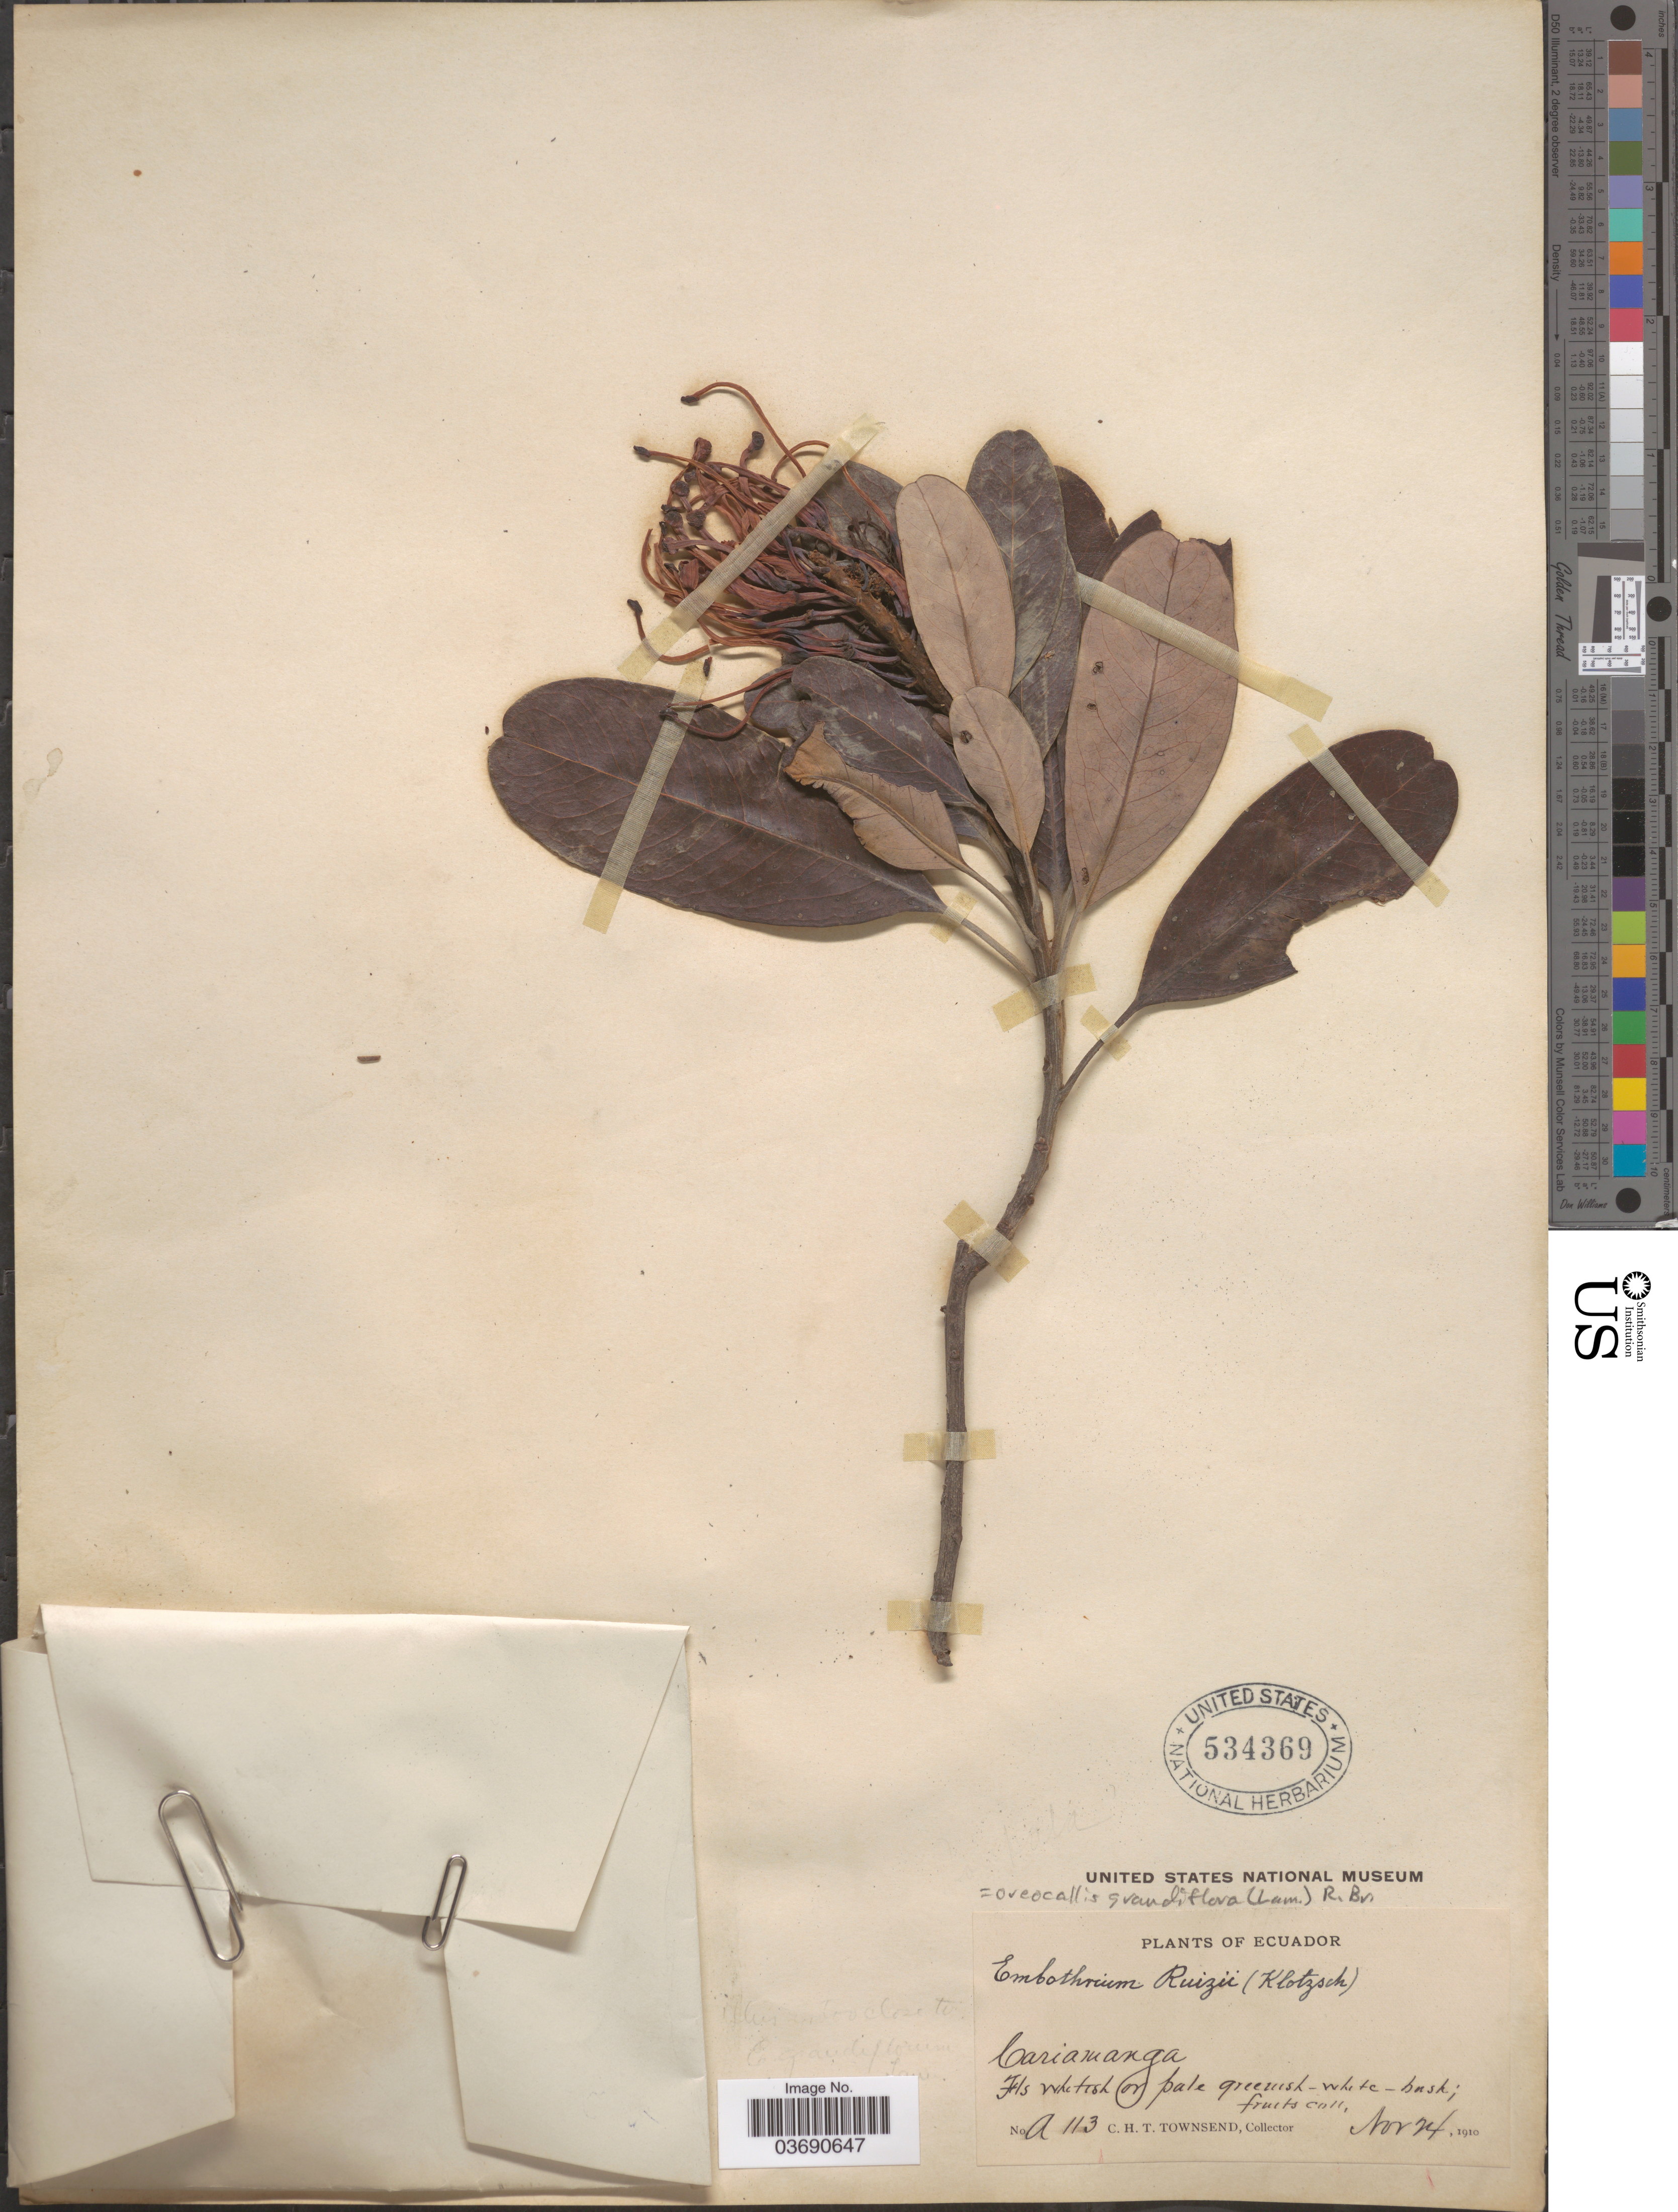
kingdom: Plantae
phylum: Tracheophyta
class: Magnoliopsida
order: Proteales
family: Proteaceae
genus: Oreocallis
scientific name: Oreocallis grandiflora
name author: (Lam.) R. Br.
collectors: C. H. T. Townsend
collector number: A 113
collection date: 1910-11-24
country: Ecuador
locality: Cariamanga.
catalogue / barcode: US 534369